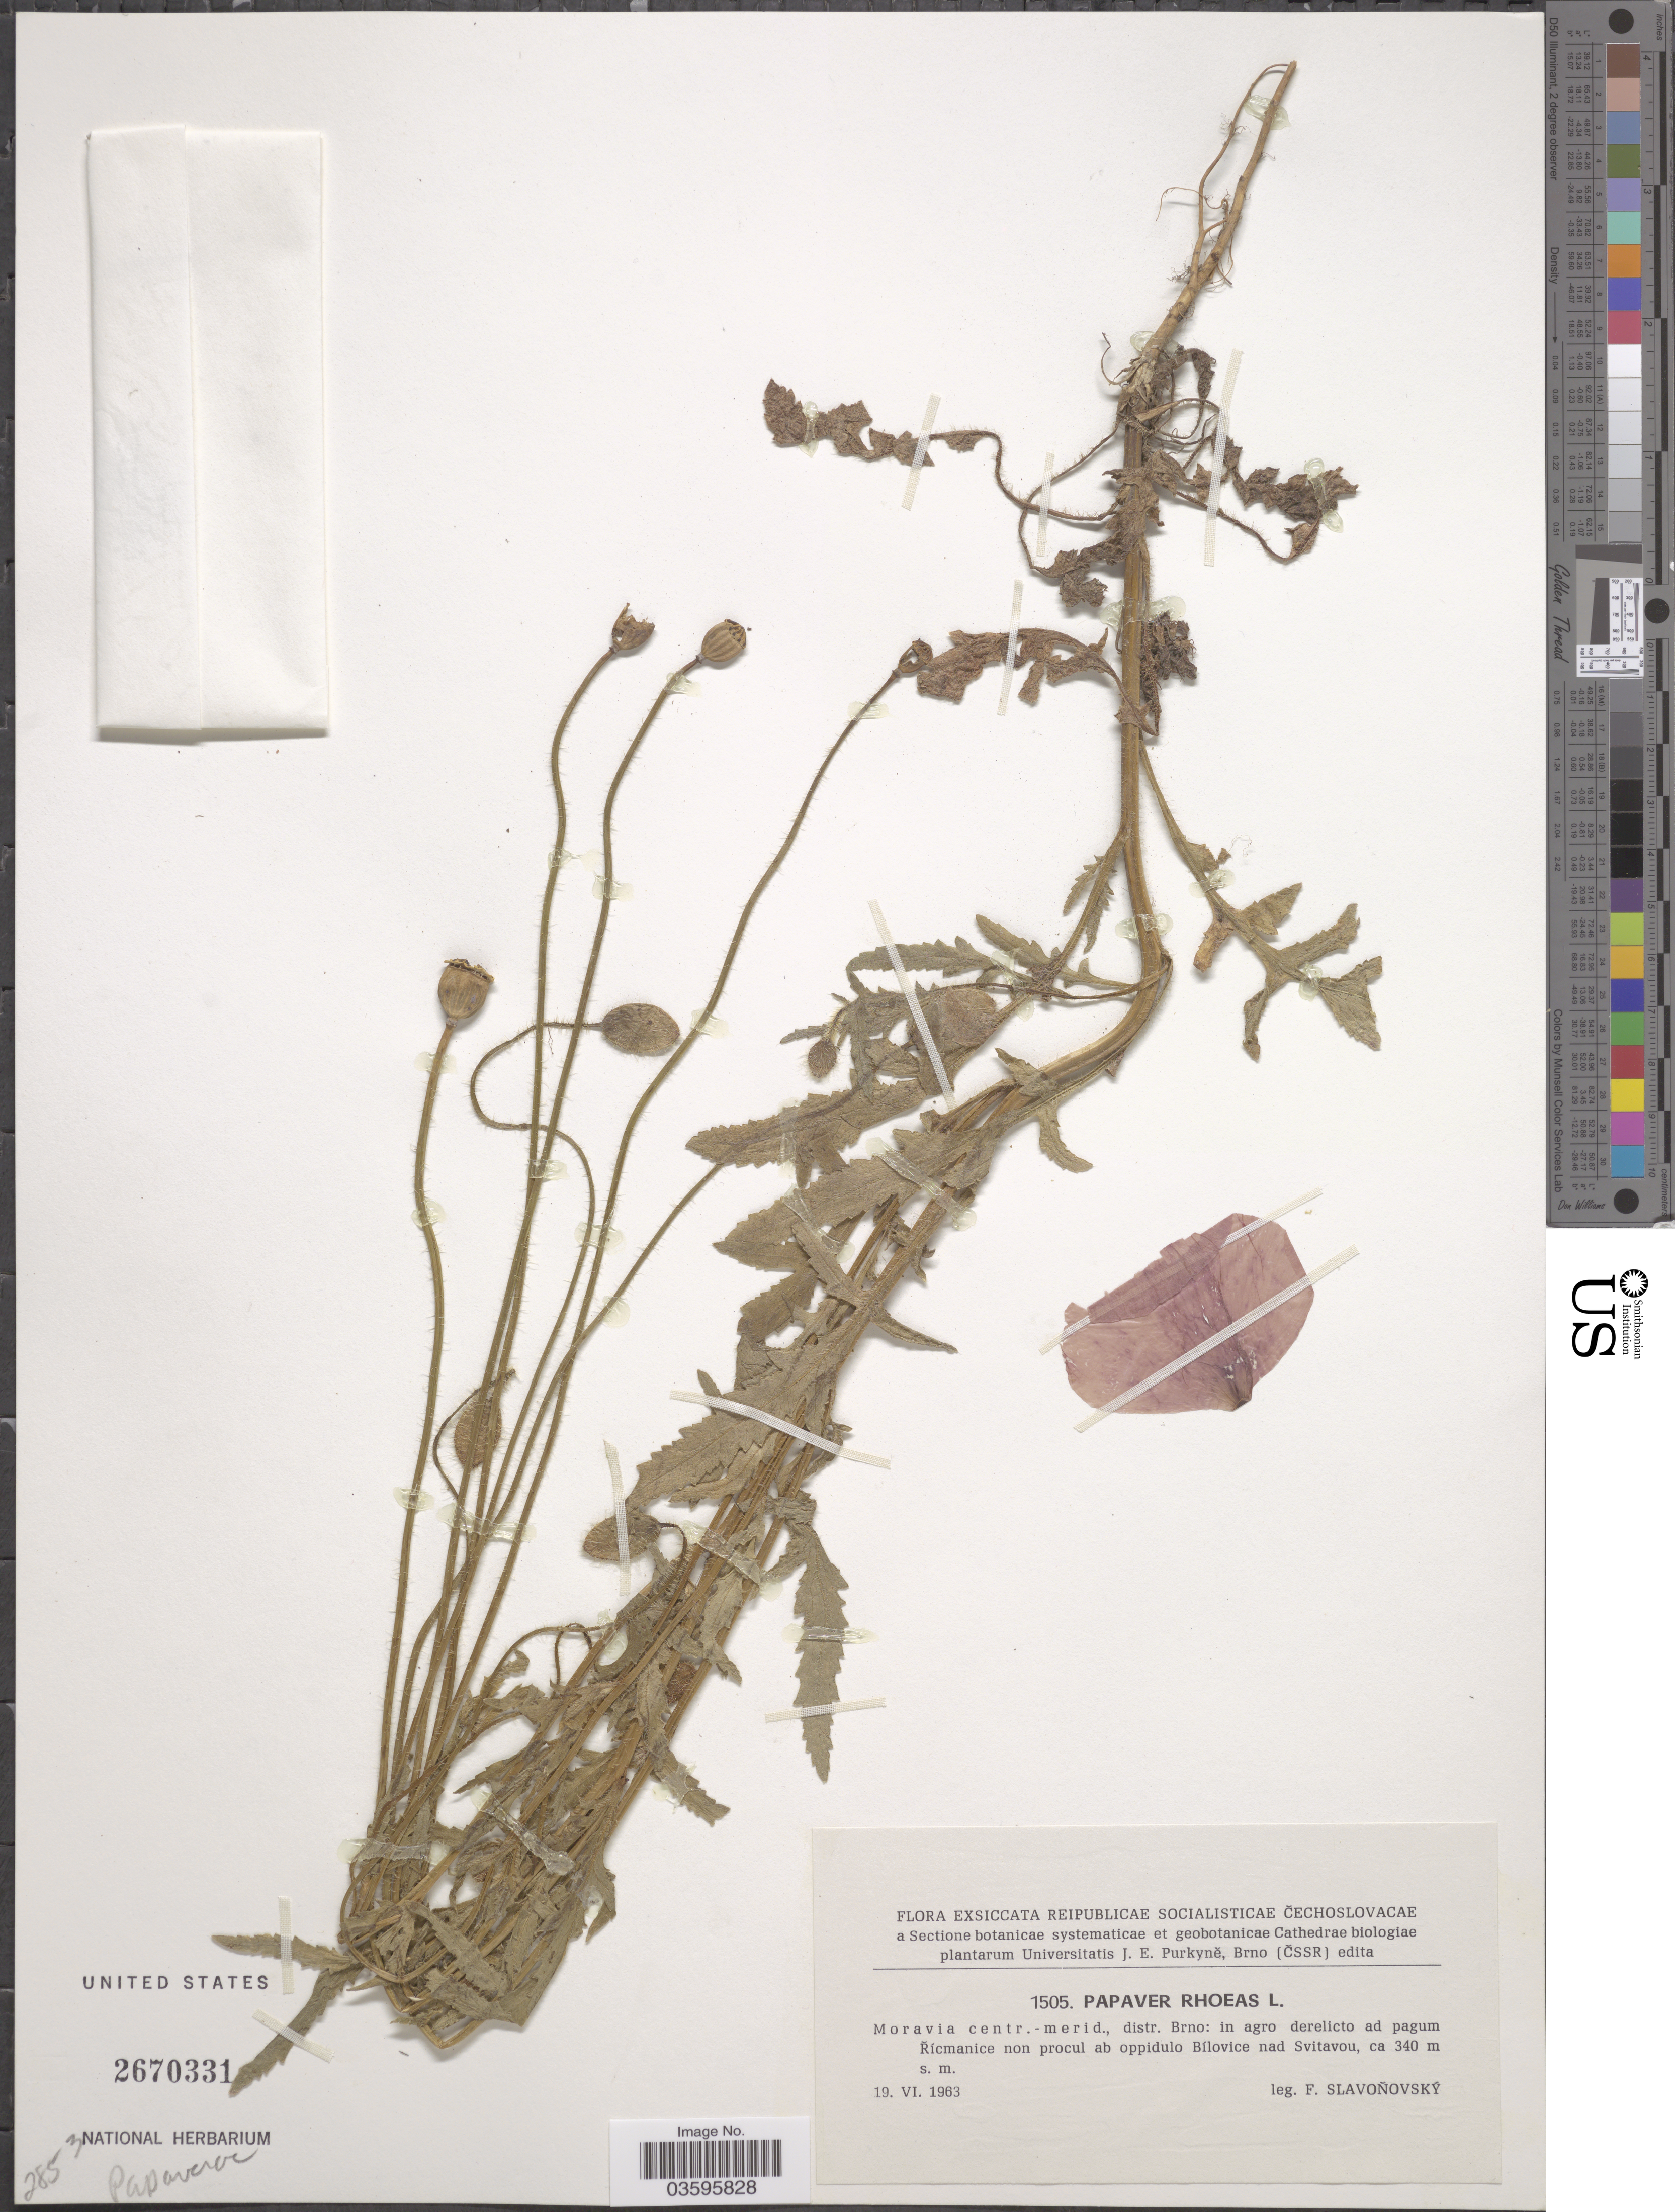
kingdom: Plantae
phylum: Tracheophyta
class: Magnoliopsida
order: Ranunculales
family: Papaveraceae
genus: Papaver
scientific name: Papaver rhoeas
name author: L.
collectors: F. Slavonovsky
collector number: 1505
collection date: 1963-06-19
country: Czechia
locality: Reipublicae Socialisticae Čechoslovacae. Moravia centr.-merid., distr. Brno: in agro derelicto ad pagum Řicmanice non procul ab oppidulo Bílovice nad Svitavou.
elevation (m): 340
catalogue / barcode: US 2670331